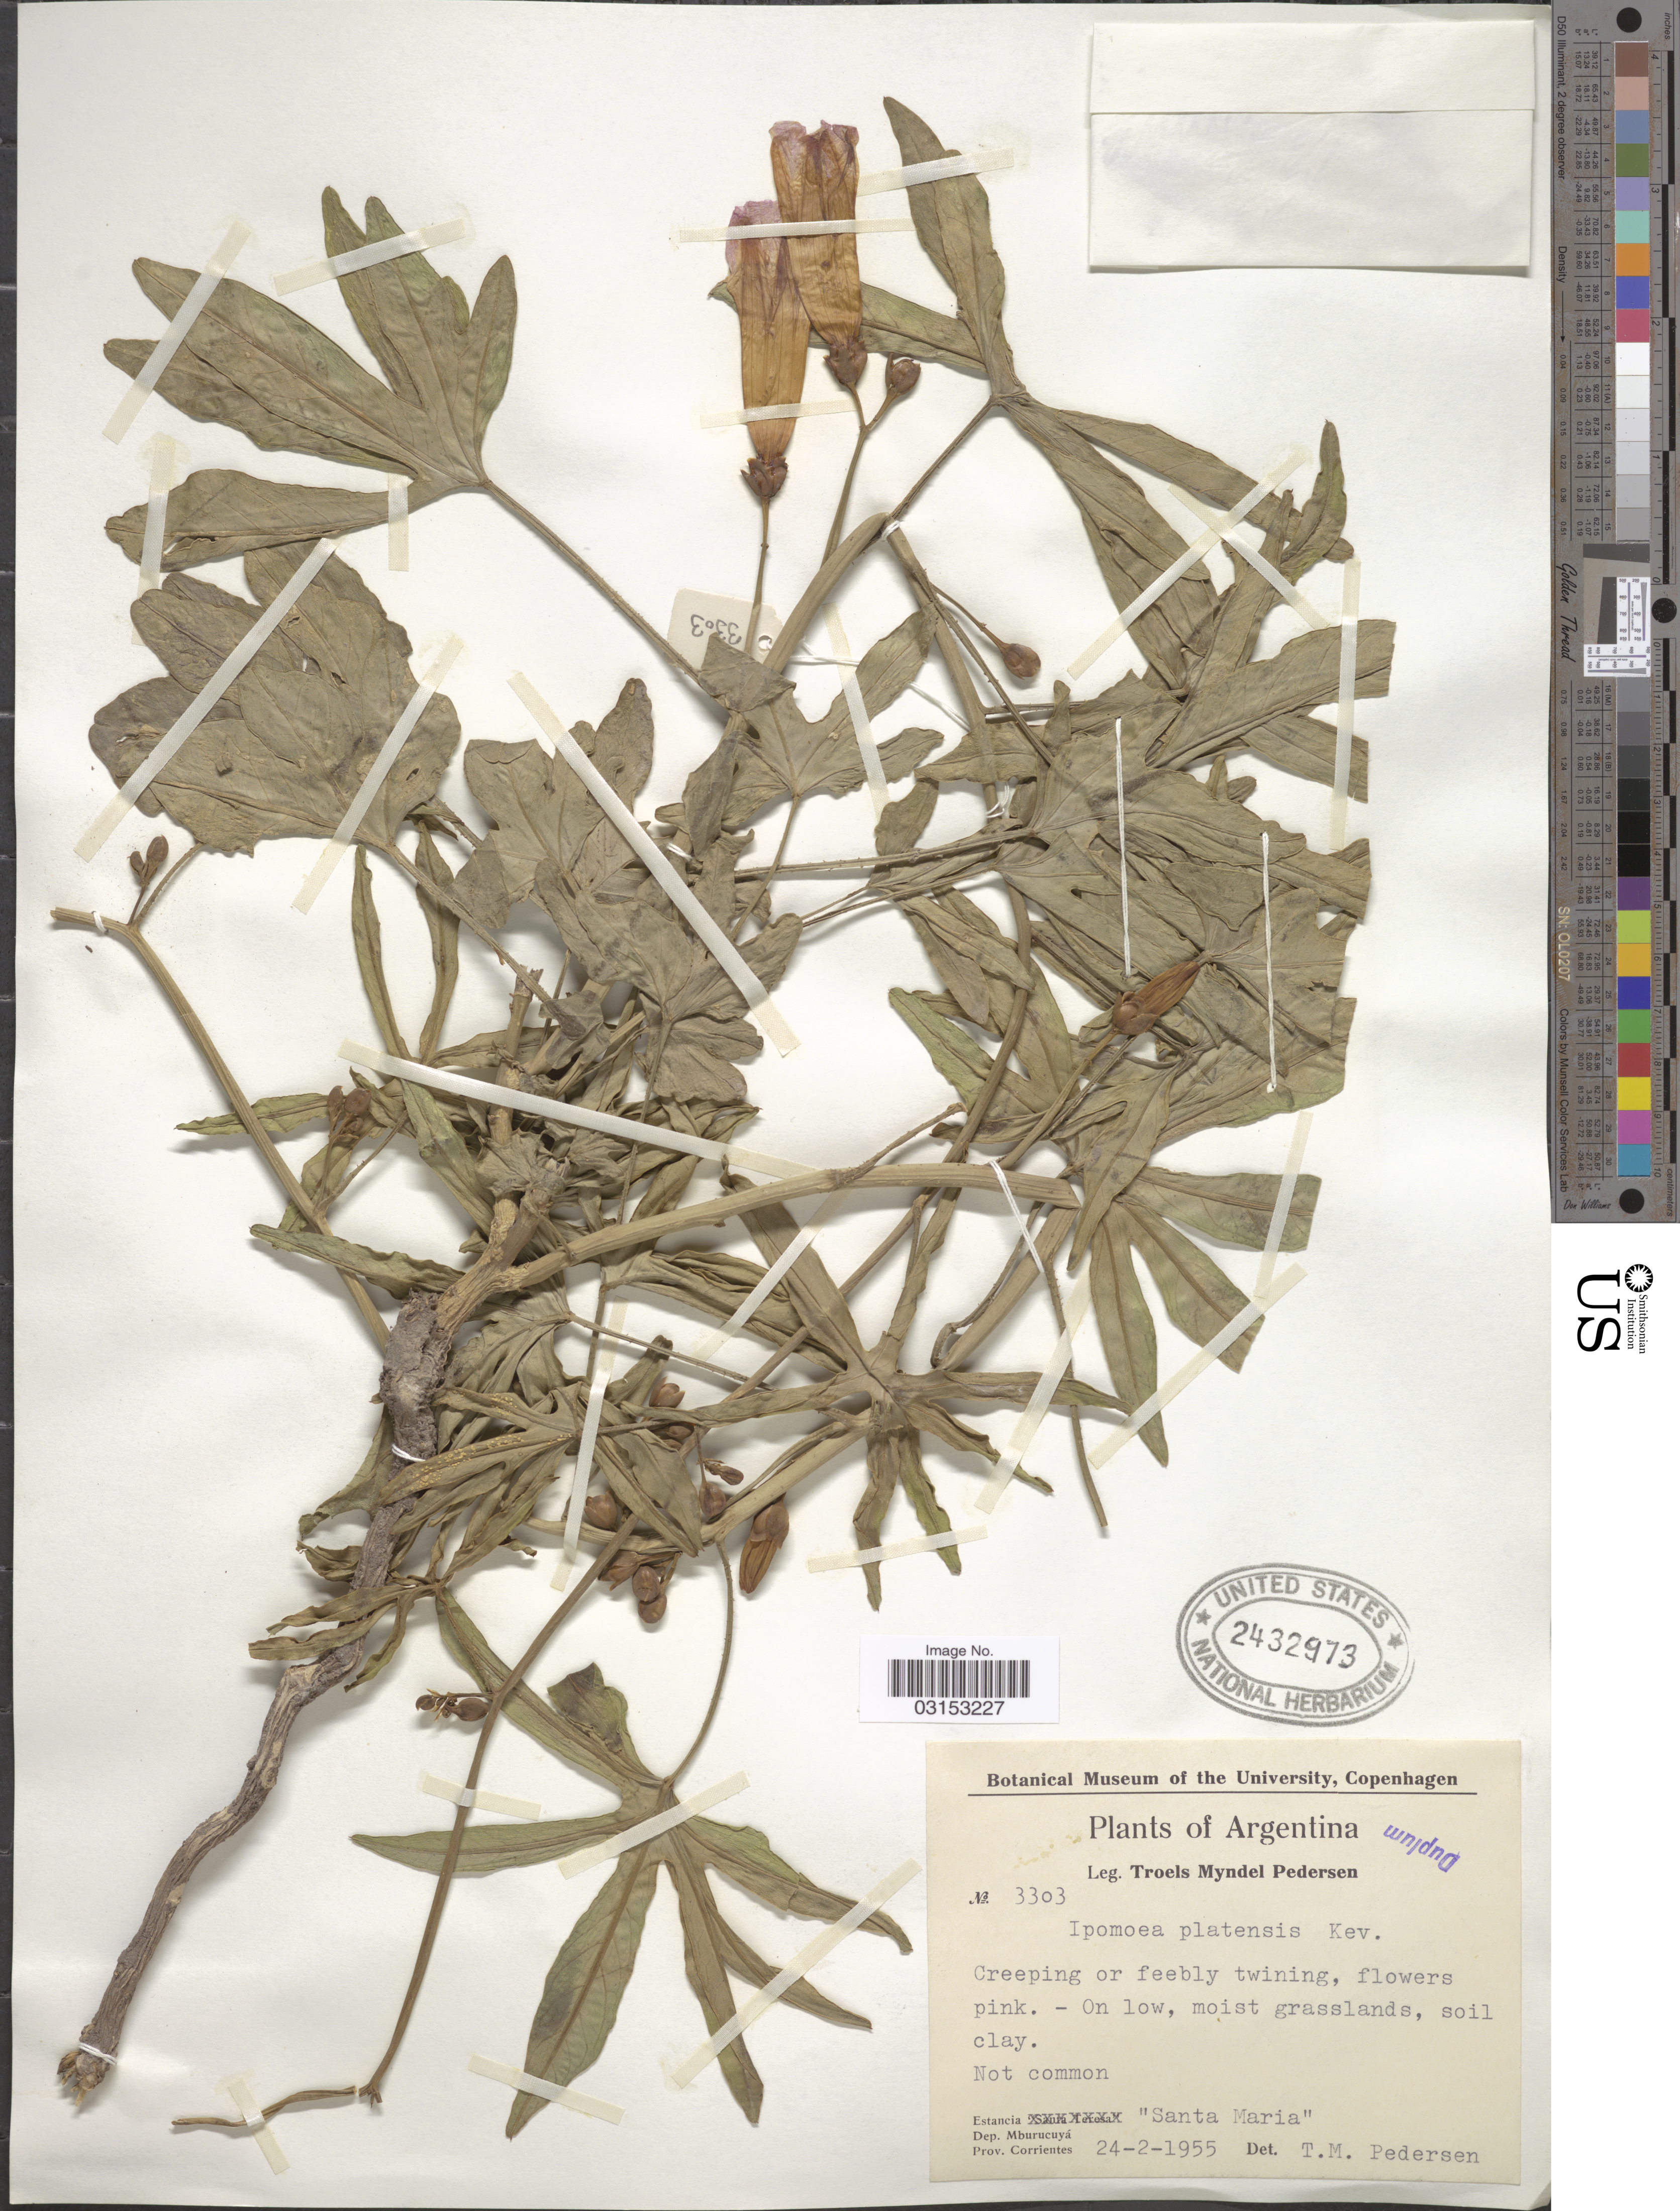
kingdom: Plantae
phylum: Tracheophyta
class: Magnoliopsida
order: Solanales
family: Convolvulaceae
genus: Ipomoea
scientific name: Ipomoea platensis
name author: Ker Gawl.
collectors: T. Pederson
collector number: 3303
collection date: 1955-02-24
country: Argentina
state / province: Corrientes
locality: Estancia "Santa Maria", Dep. Mburucuyá.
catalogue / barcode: US 2432973